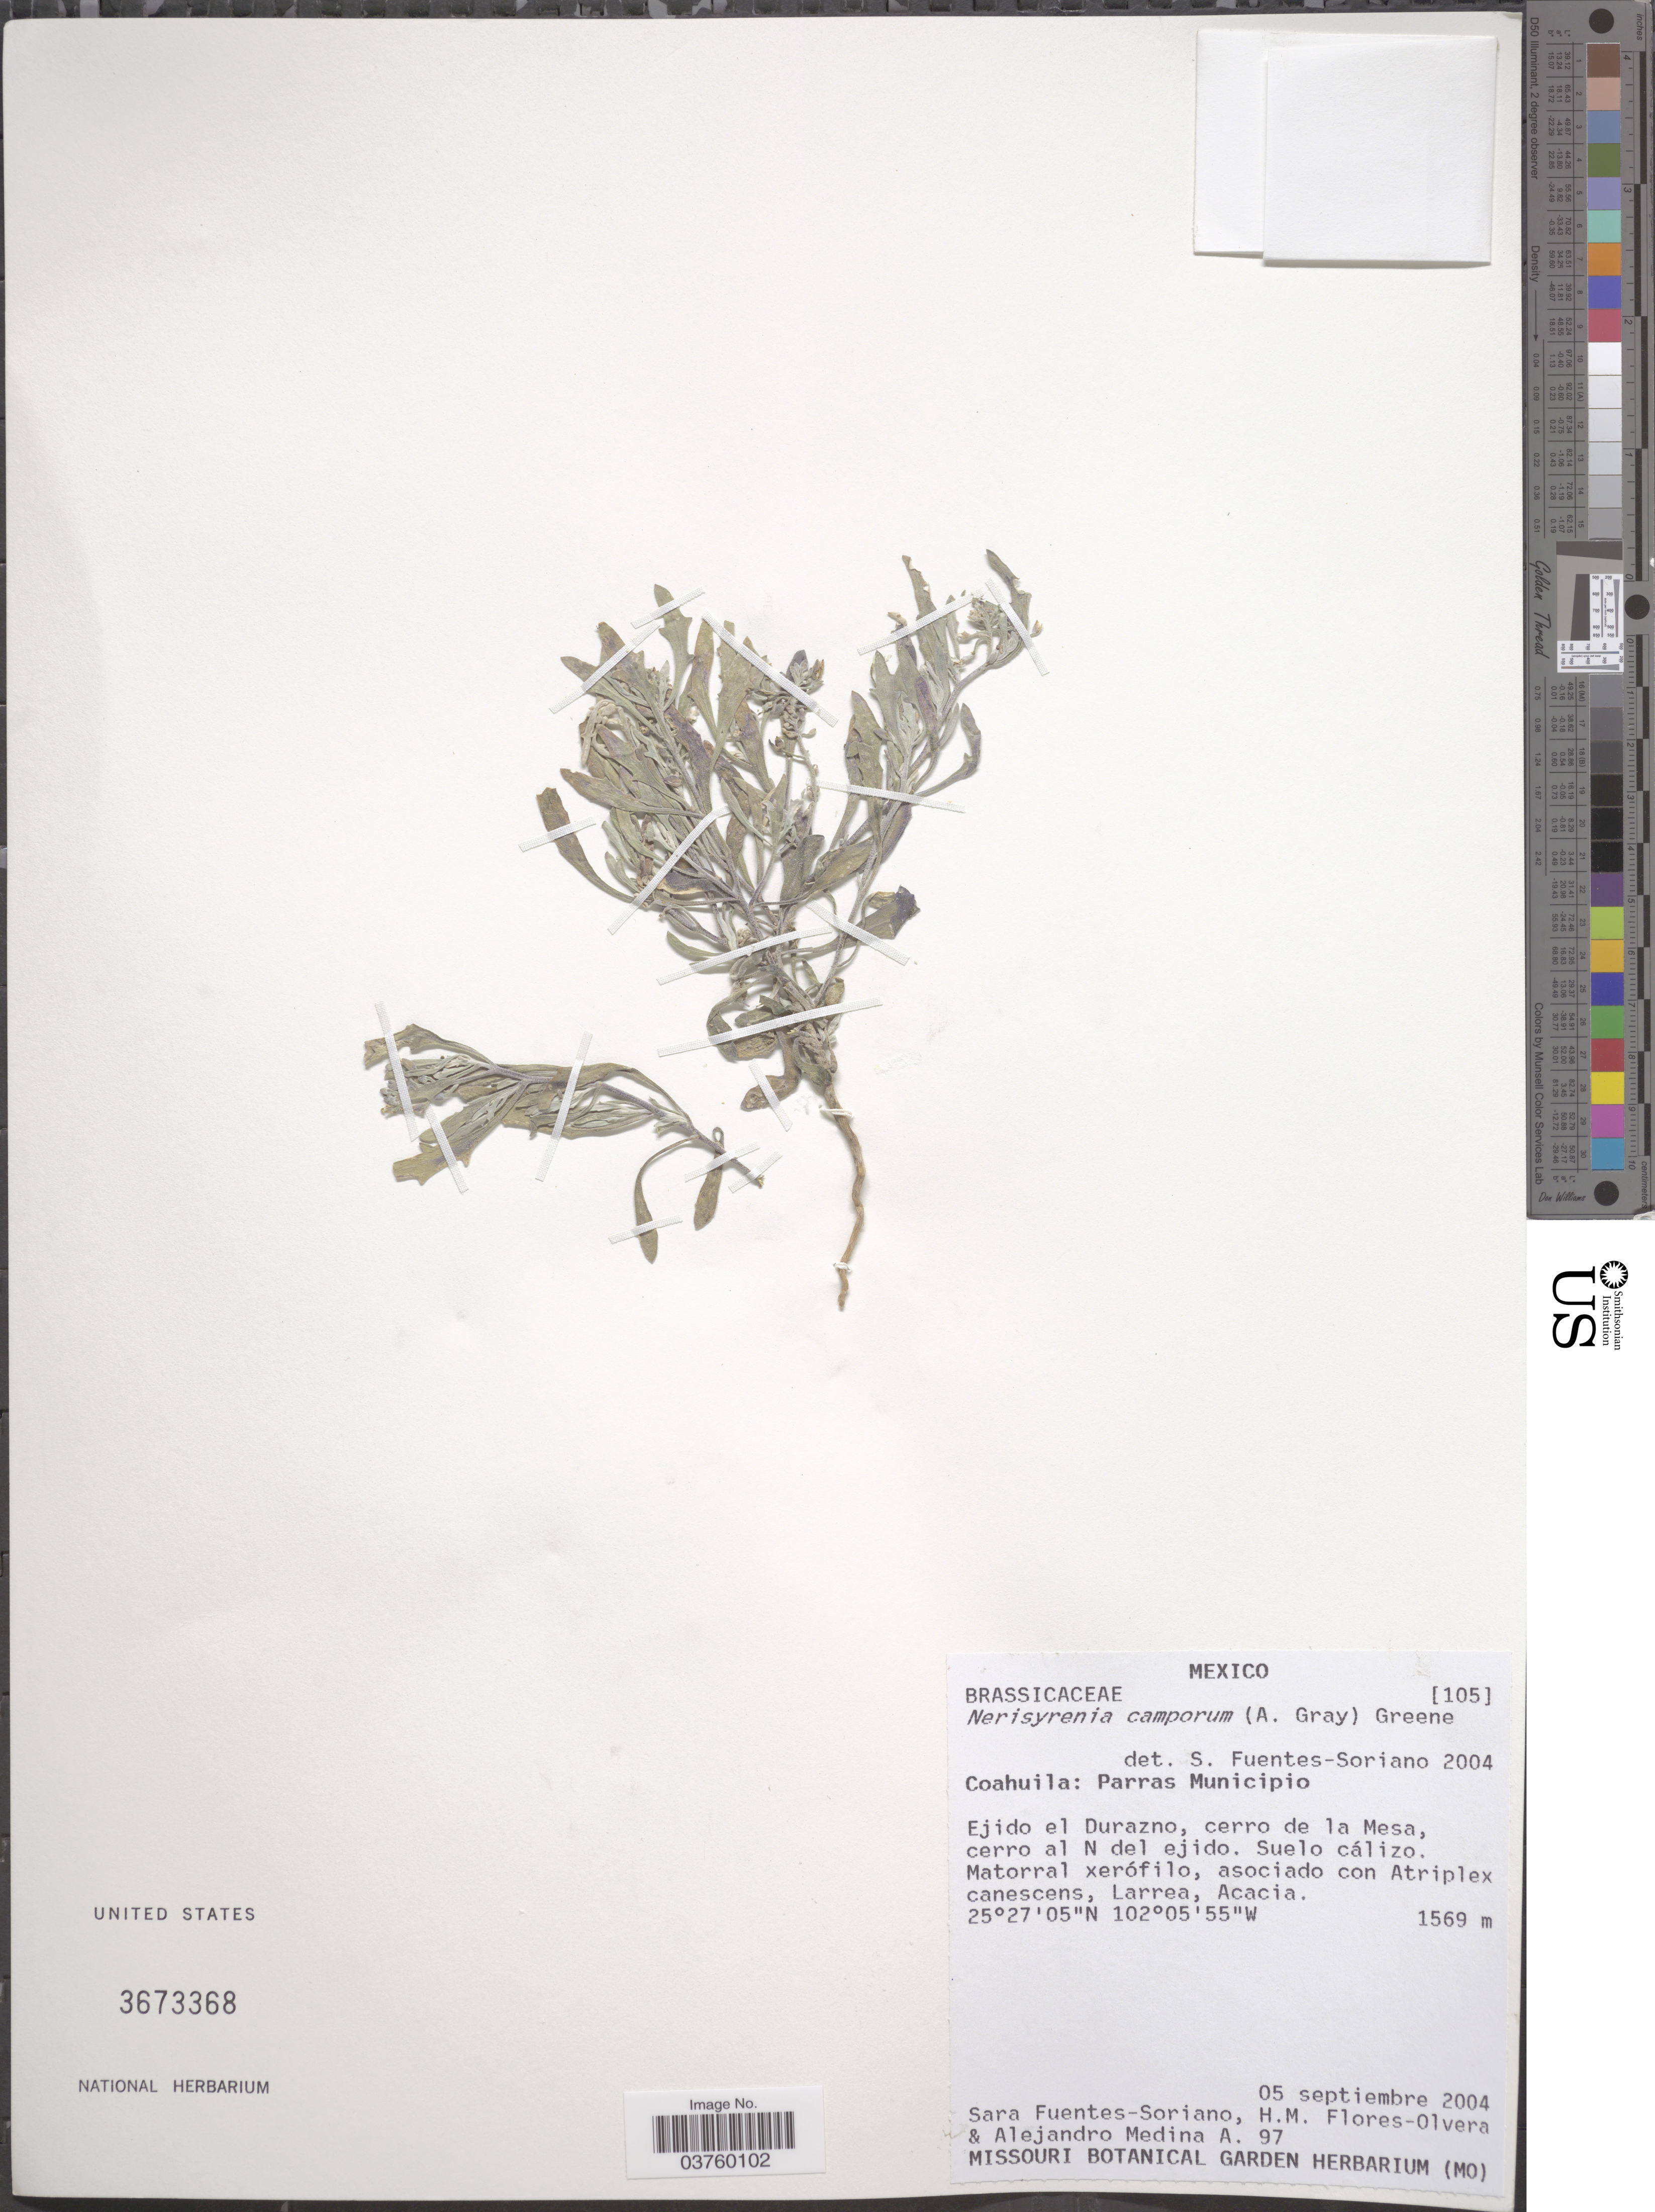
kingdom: Plantae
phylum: Tracheophyta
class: Magnoliopsida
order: Brassicales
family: Brassicaceae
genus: Nerisyrenia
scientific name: Nerisyrenia camporum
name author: (A. Gray) Greene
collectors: S. Fuentes-Soriano, H. Flores Olvera & A. Medina A.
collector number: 97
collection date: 2004-09-05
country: Mexico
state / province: Coahuila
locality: Parras Municipio. Ejido el Durazno, cerro de la Mesa, cerro al N del ejido.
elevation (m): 1569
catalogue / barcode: US 3673368